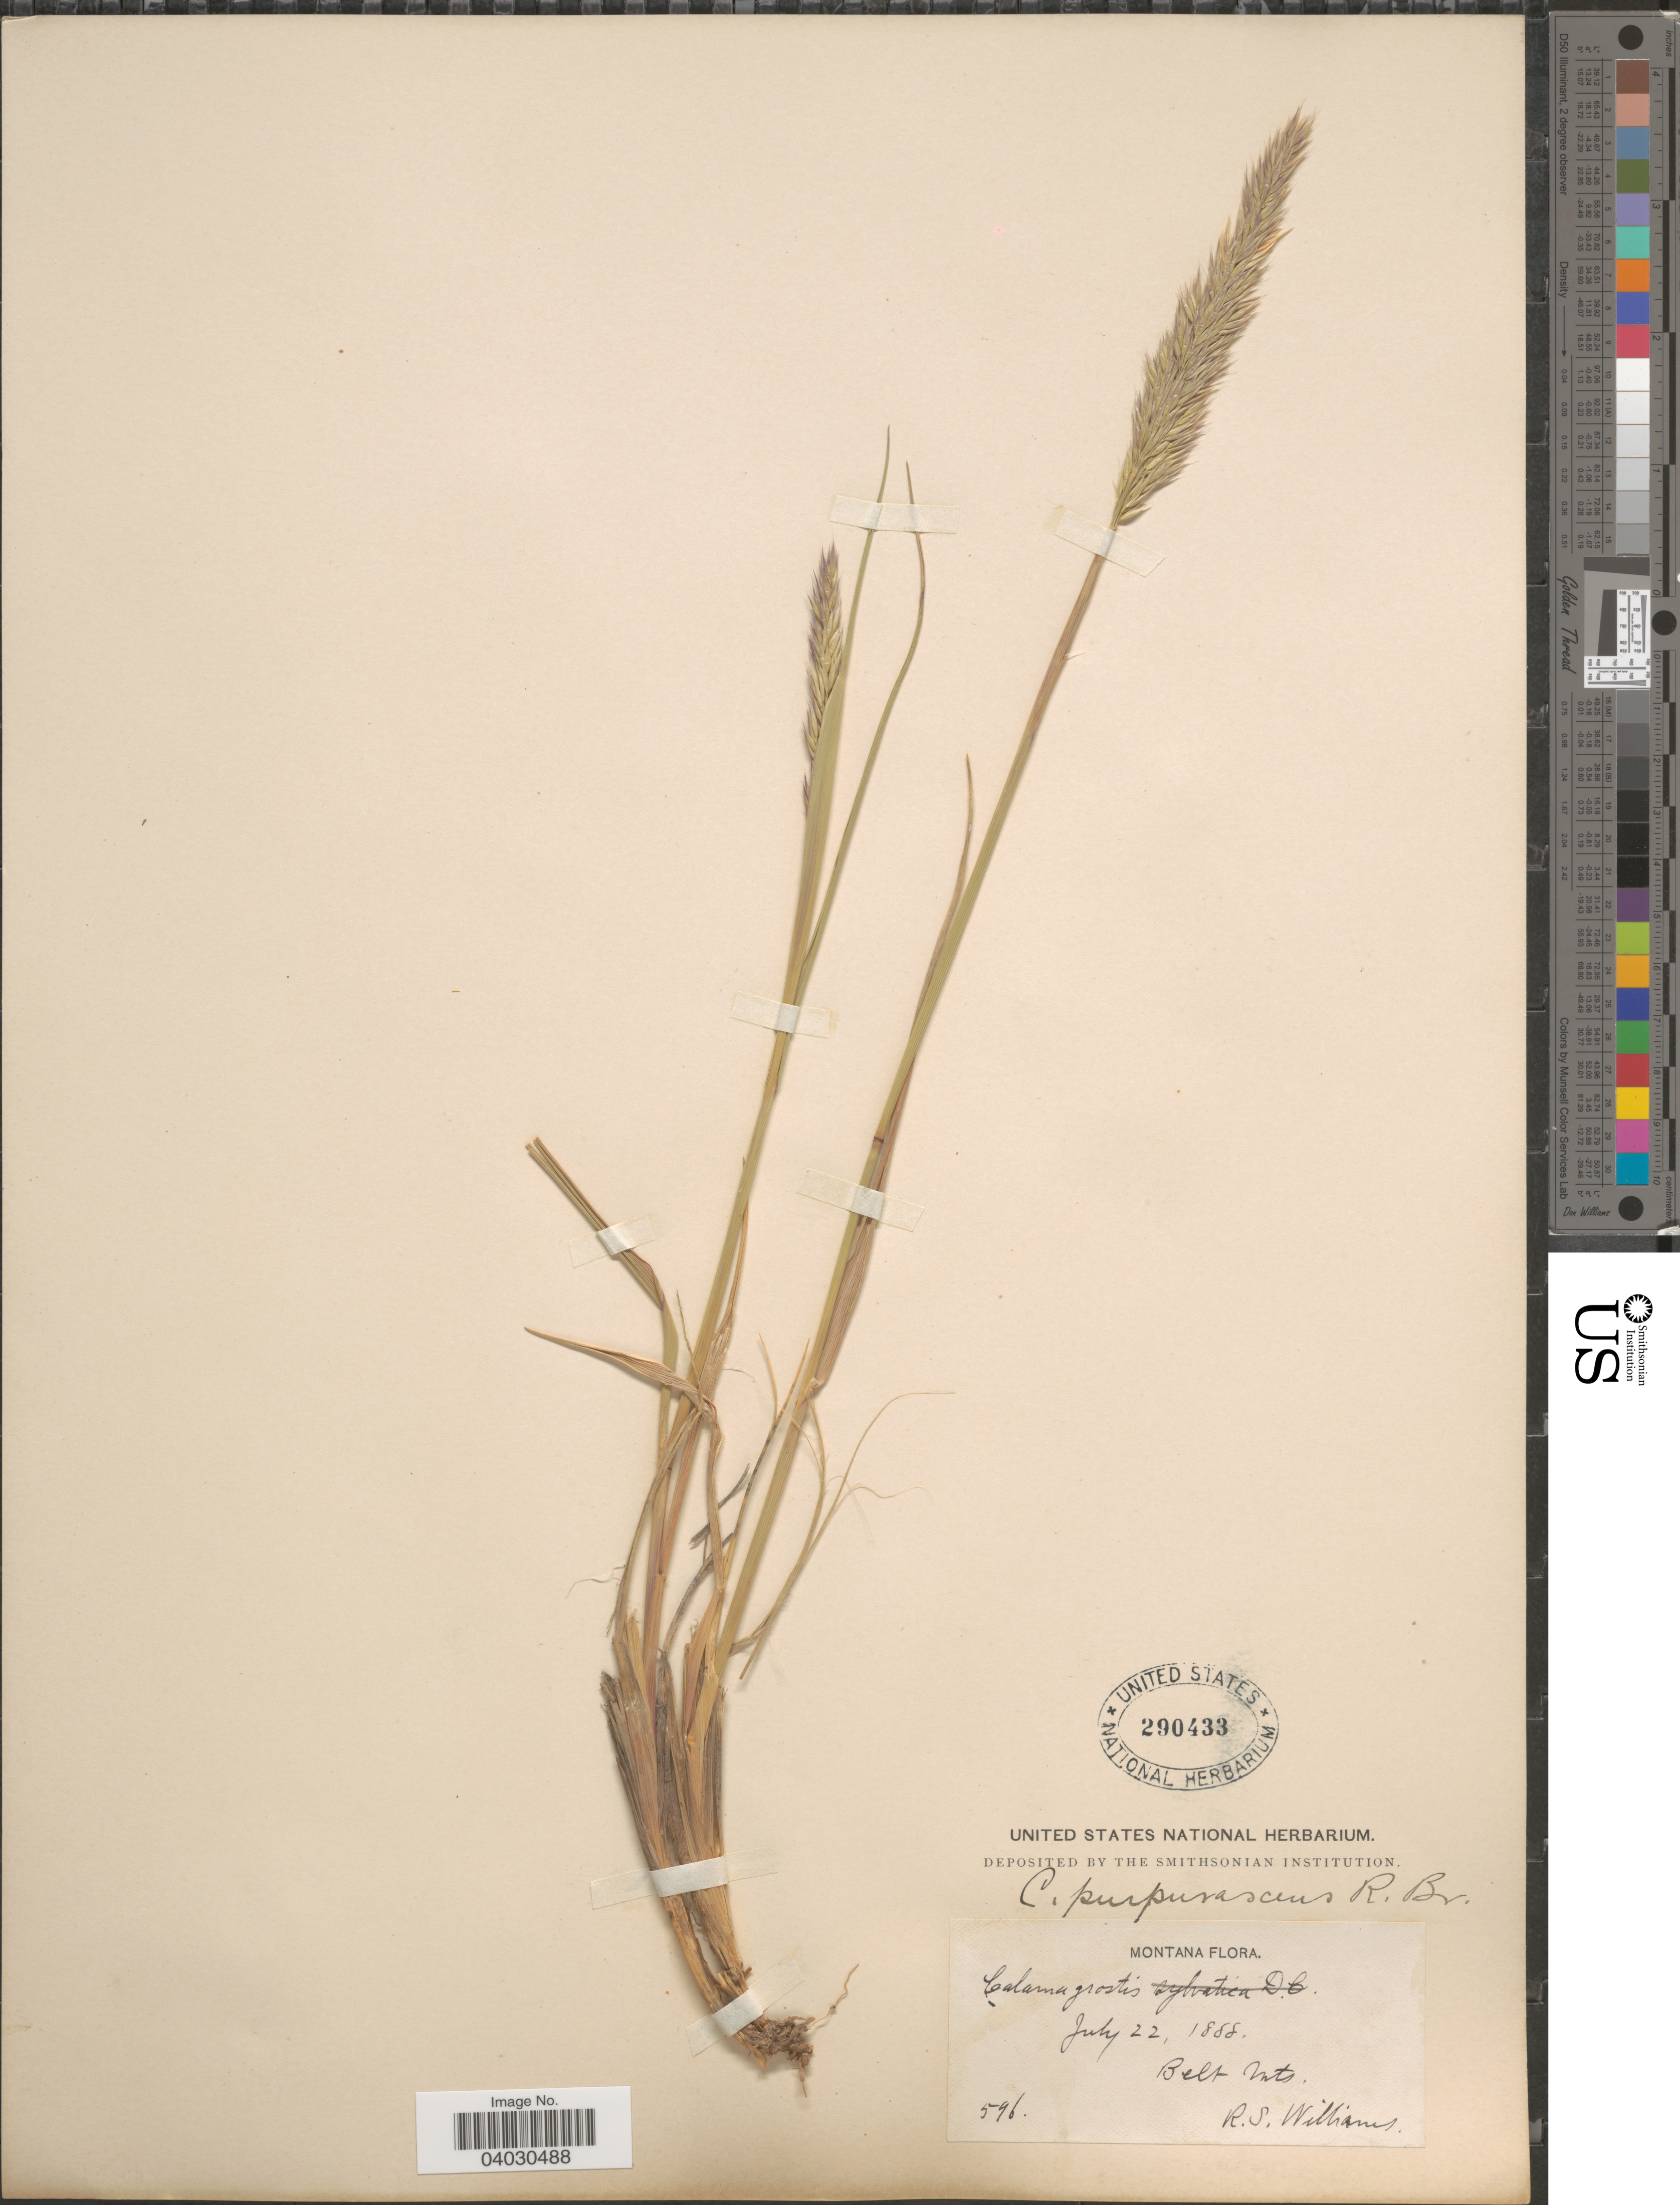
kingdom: Plantae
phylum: Tracheophyta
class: Liliopsida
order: Poales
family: Poaceae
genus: Calamagrostis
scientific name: Calamagrostis purpurascens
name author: R. Br.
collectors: R. S. Williams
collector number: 596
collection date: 1888-07-22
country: United States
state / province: Montana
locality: Belt Mts.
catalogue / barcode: US 290433